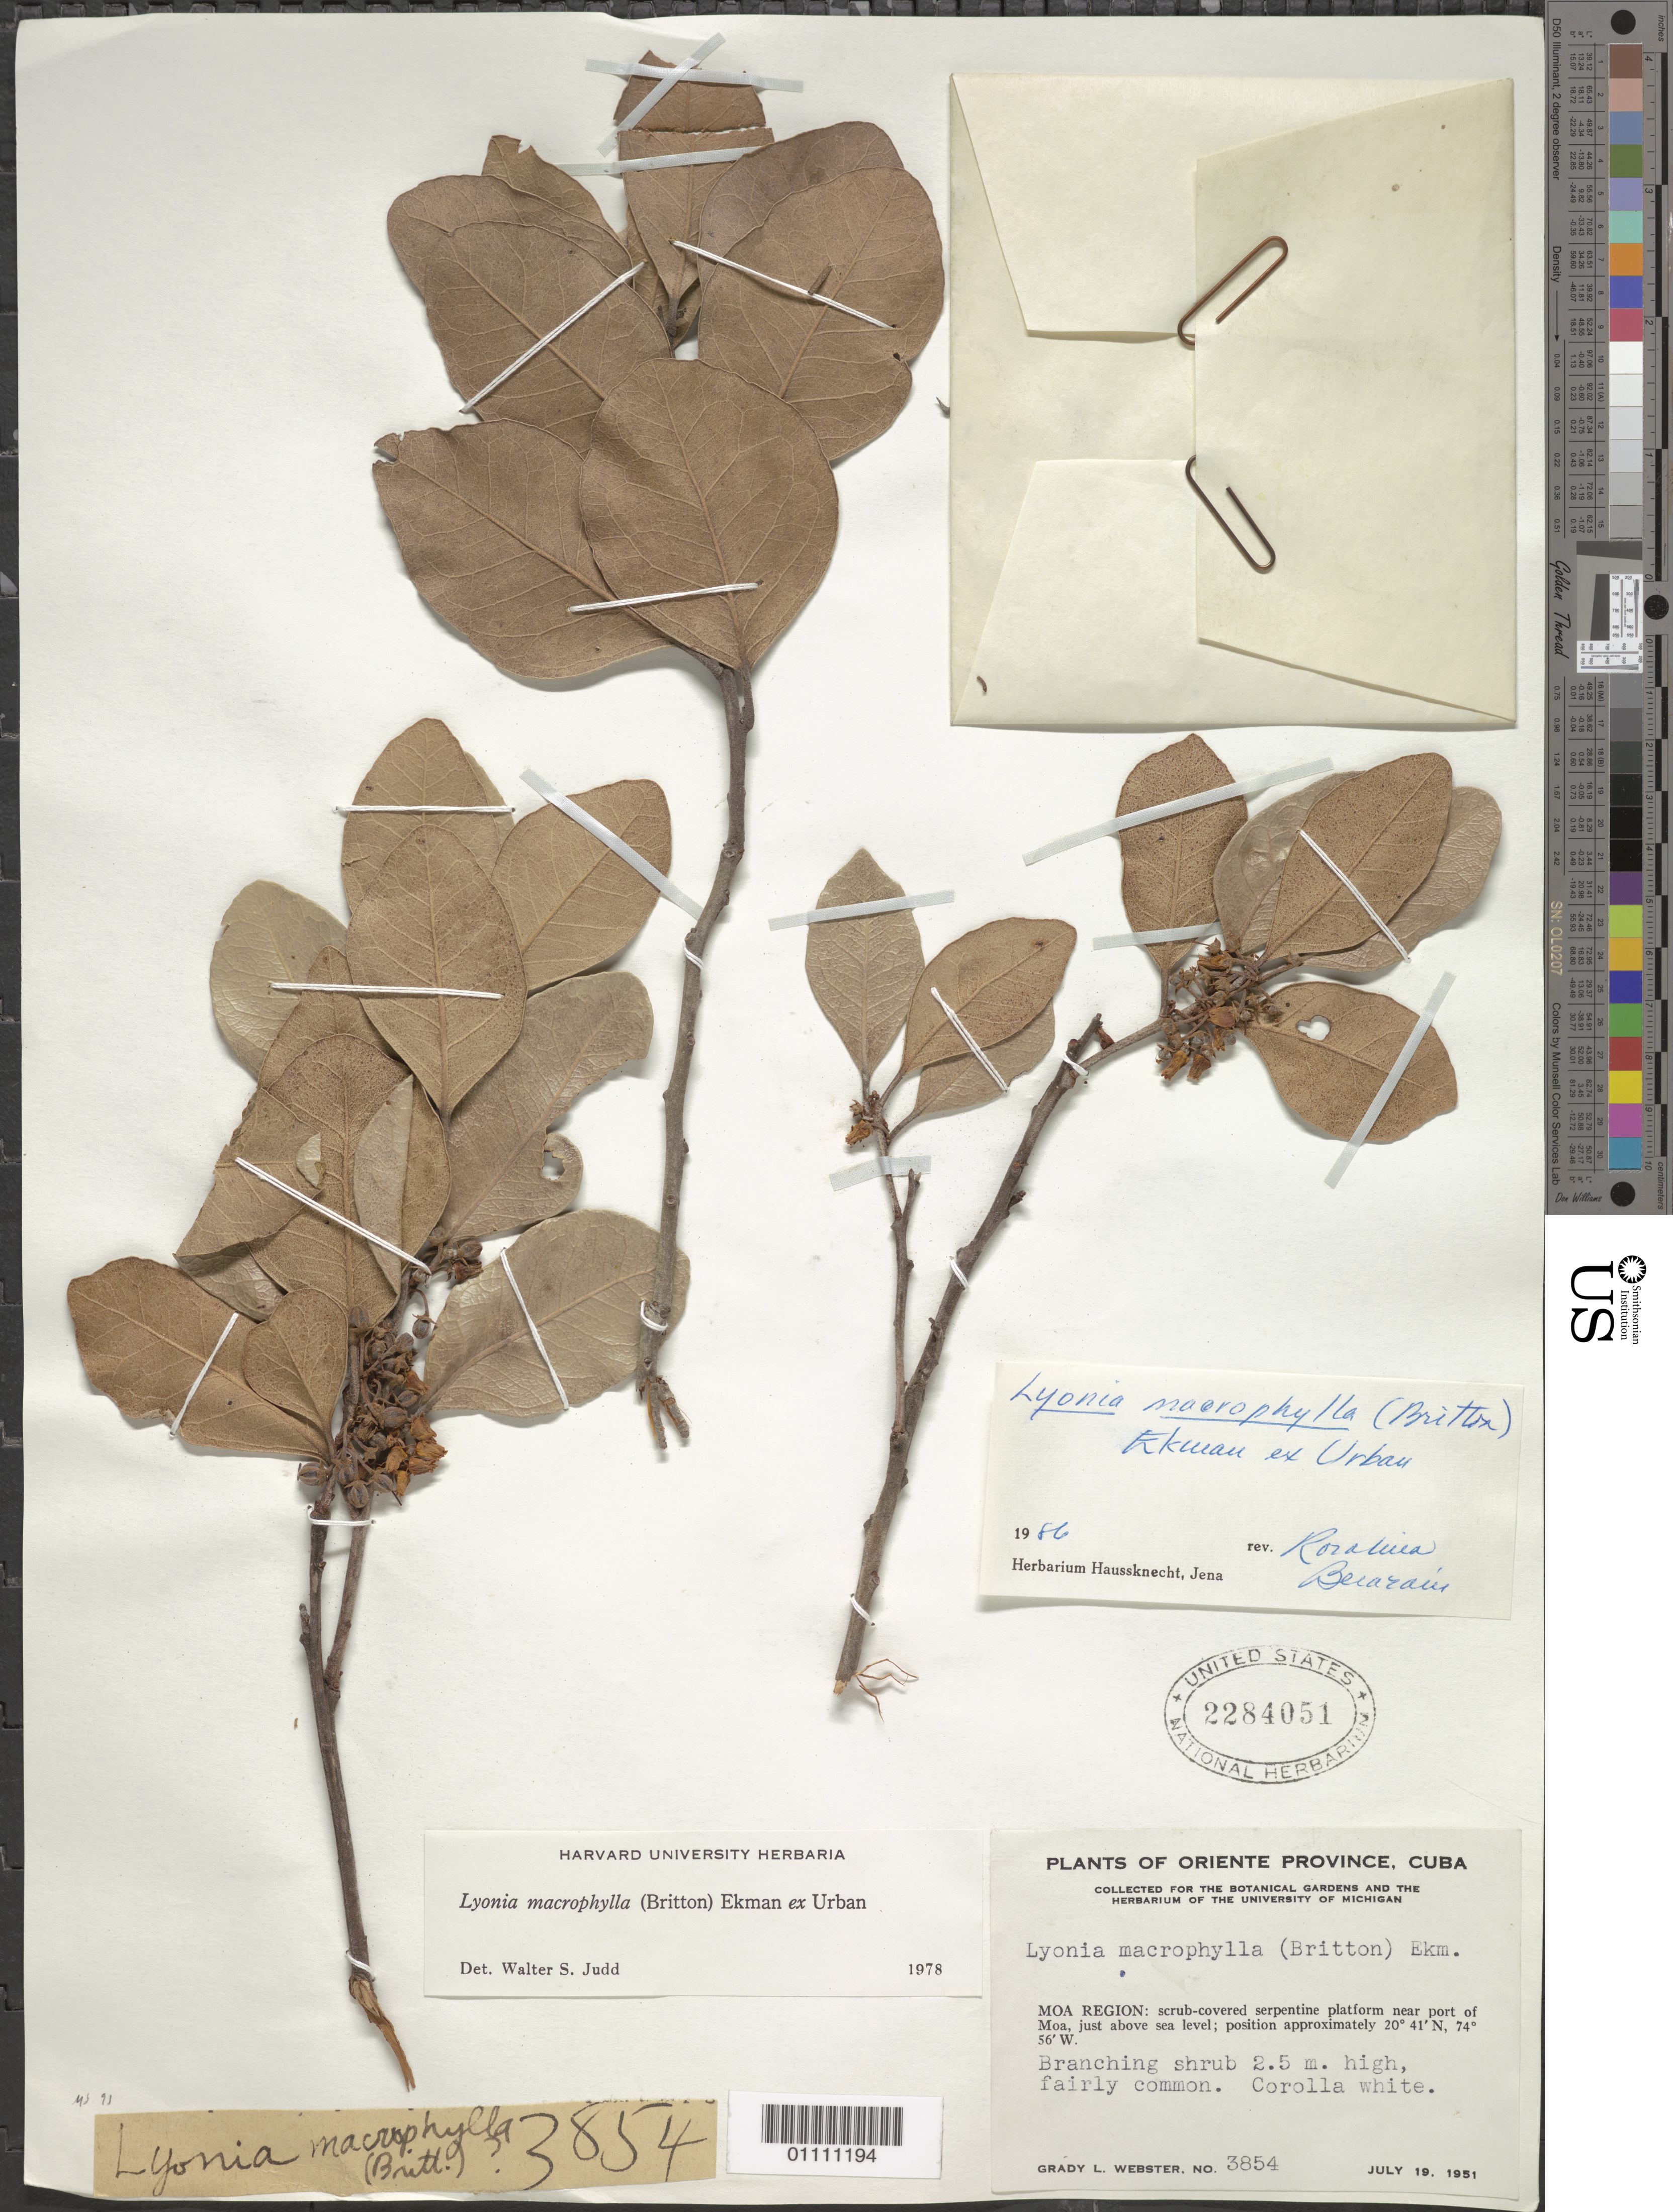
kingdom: Plantae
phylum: Tracheophyta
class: Magnoliopsida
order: Ericales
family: Ericaceae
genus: Lyonia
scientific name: Lyonia macrophylla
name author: (Britton) Ekman ex Urb.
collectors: G. L. Webster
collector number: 3854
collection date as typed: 19 Jul 1951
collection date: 1951-07-19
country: Cuba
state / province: Holguín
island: Cuba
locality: Moa: scrub covered serpentine platforms near port of Moa [Oriente], just above sea level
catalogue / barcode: US 2284051